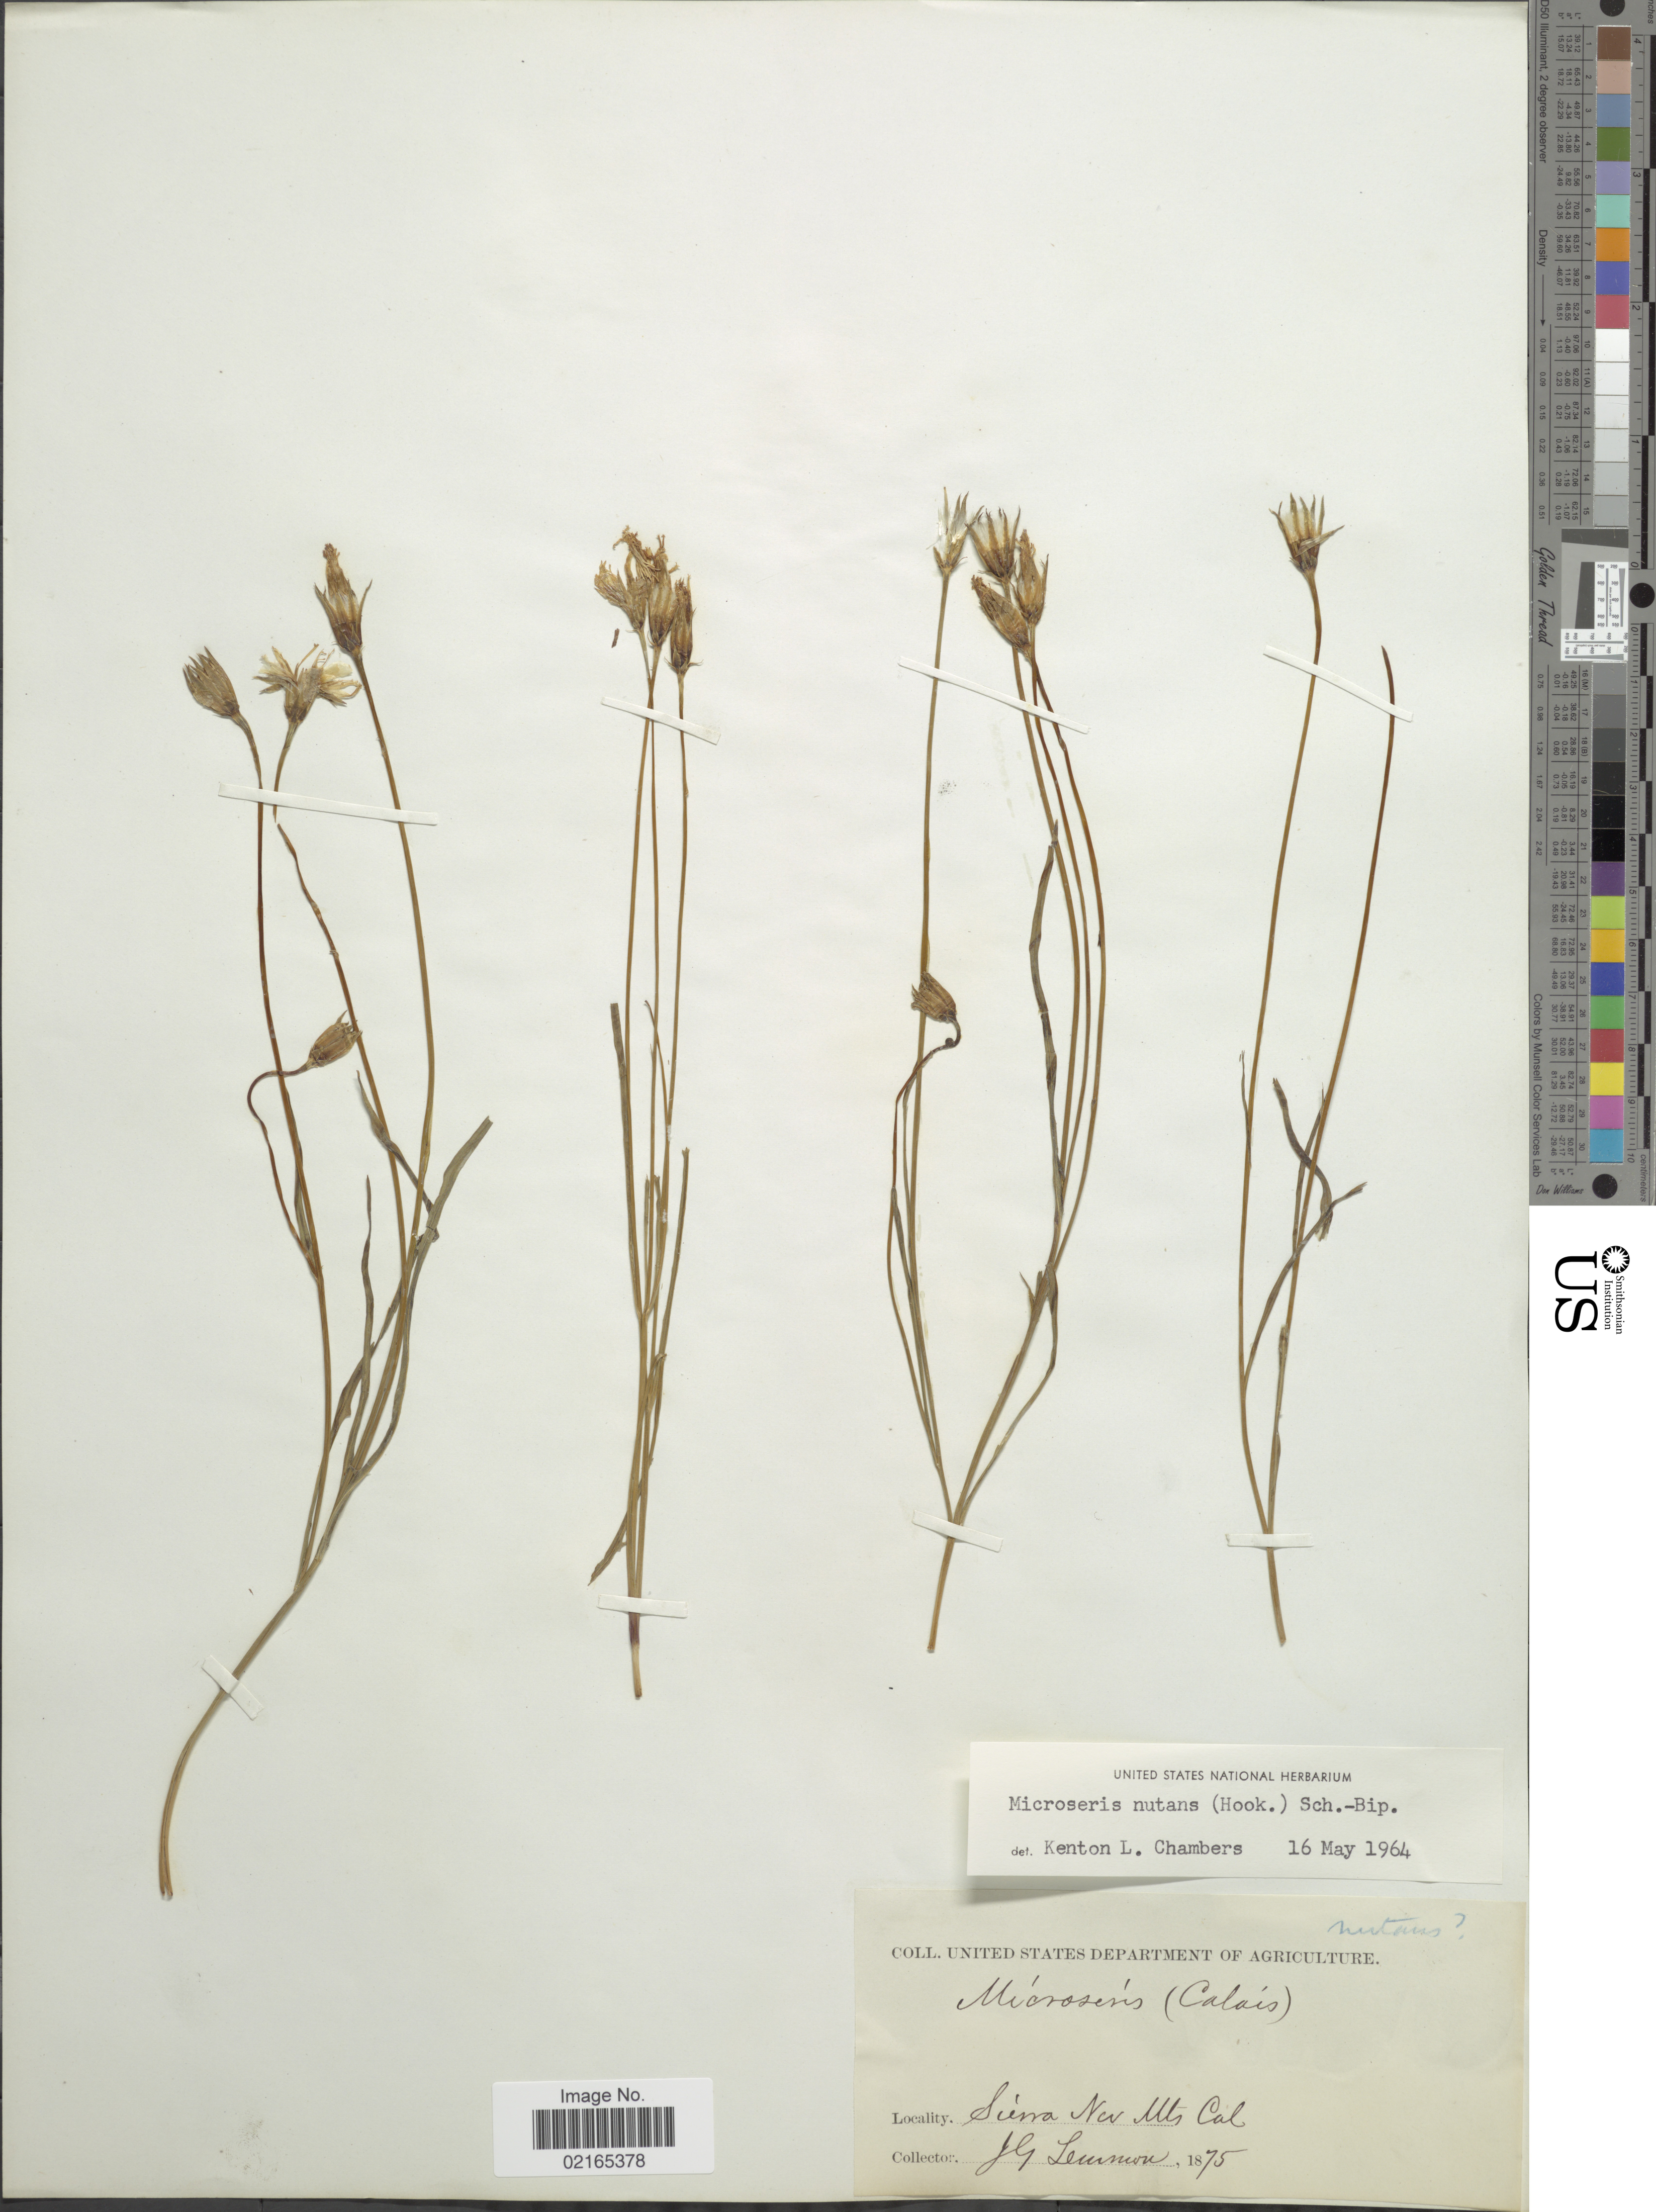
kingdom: Plantae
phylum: Tracheophyta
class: Magnoliopsida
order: Asterales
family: Asteraceae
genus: Microseris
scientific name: Microseris nutans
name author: (Hook.) Sch. Bip.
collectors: J. Lemmon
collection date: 1875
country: United States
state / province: California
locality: Sierra New Mts.